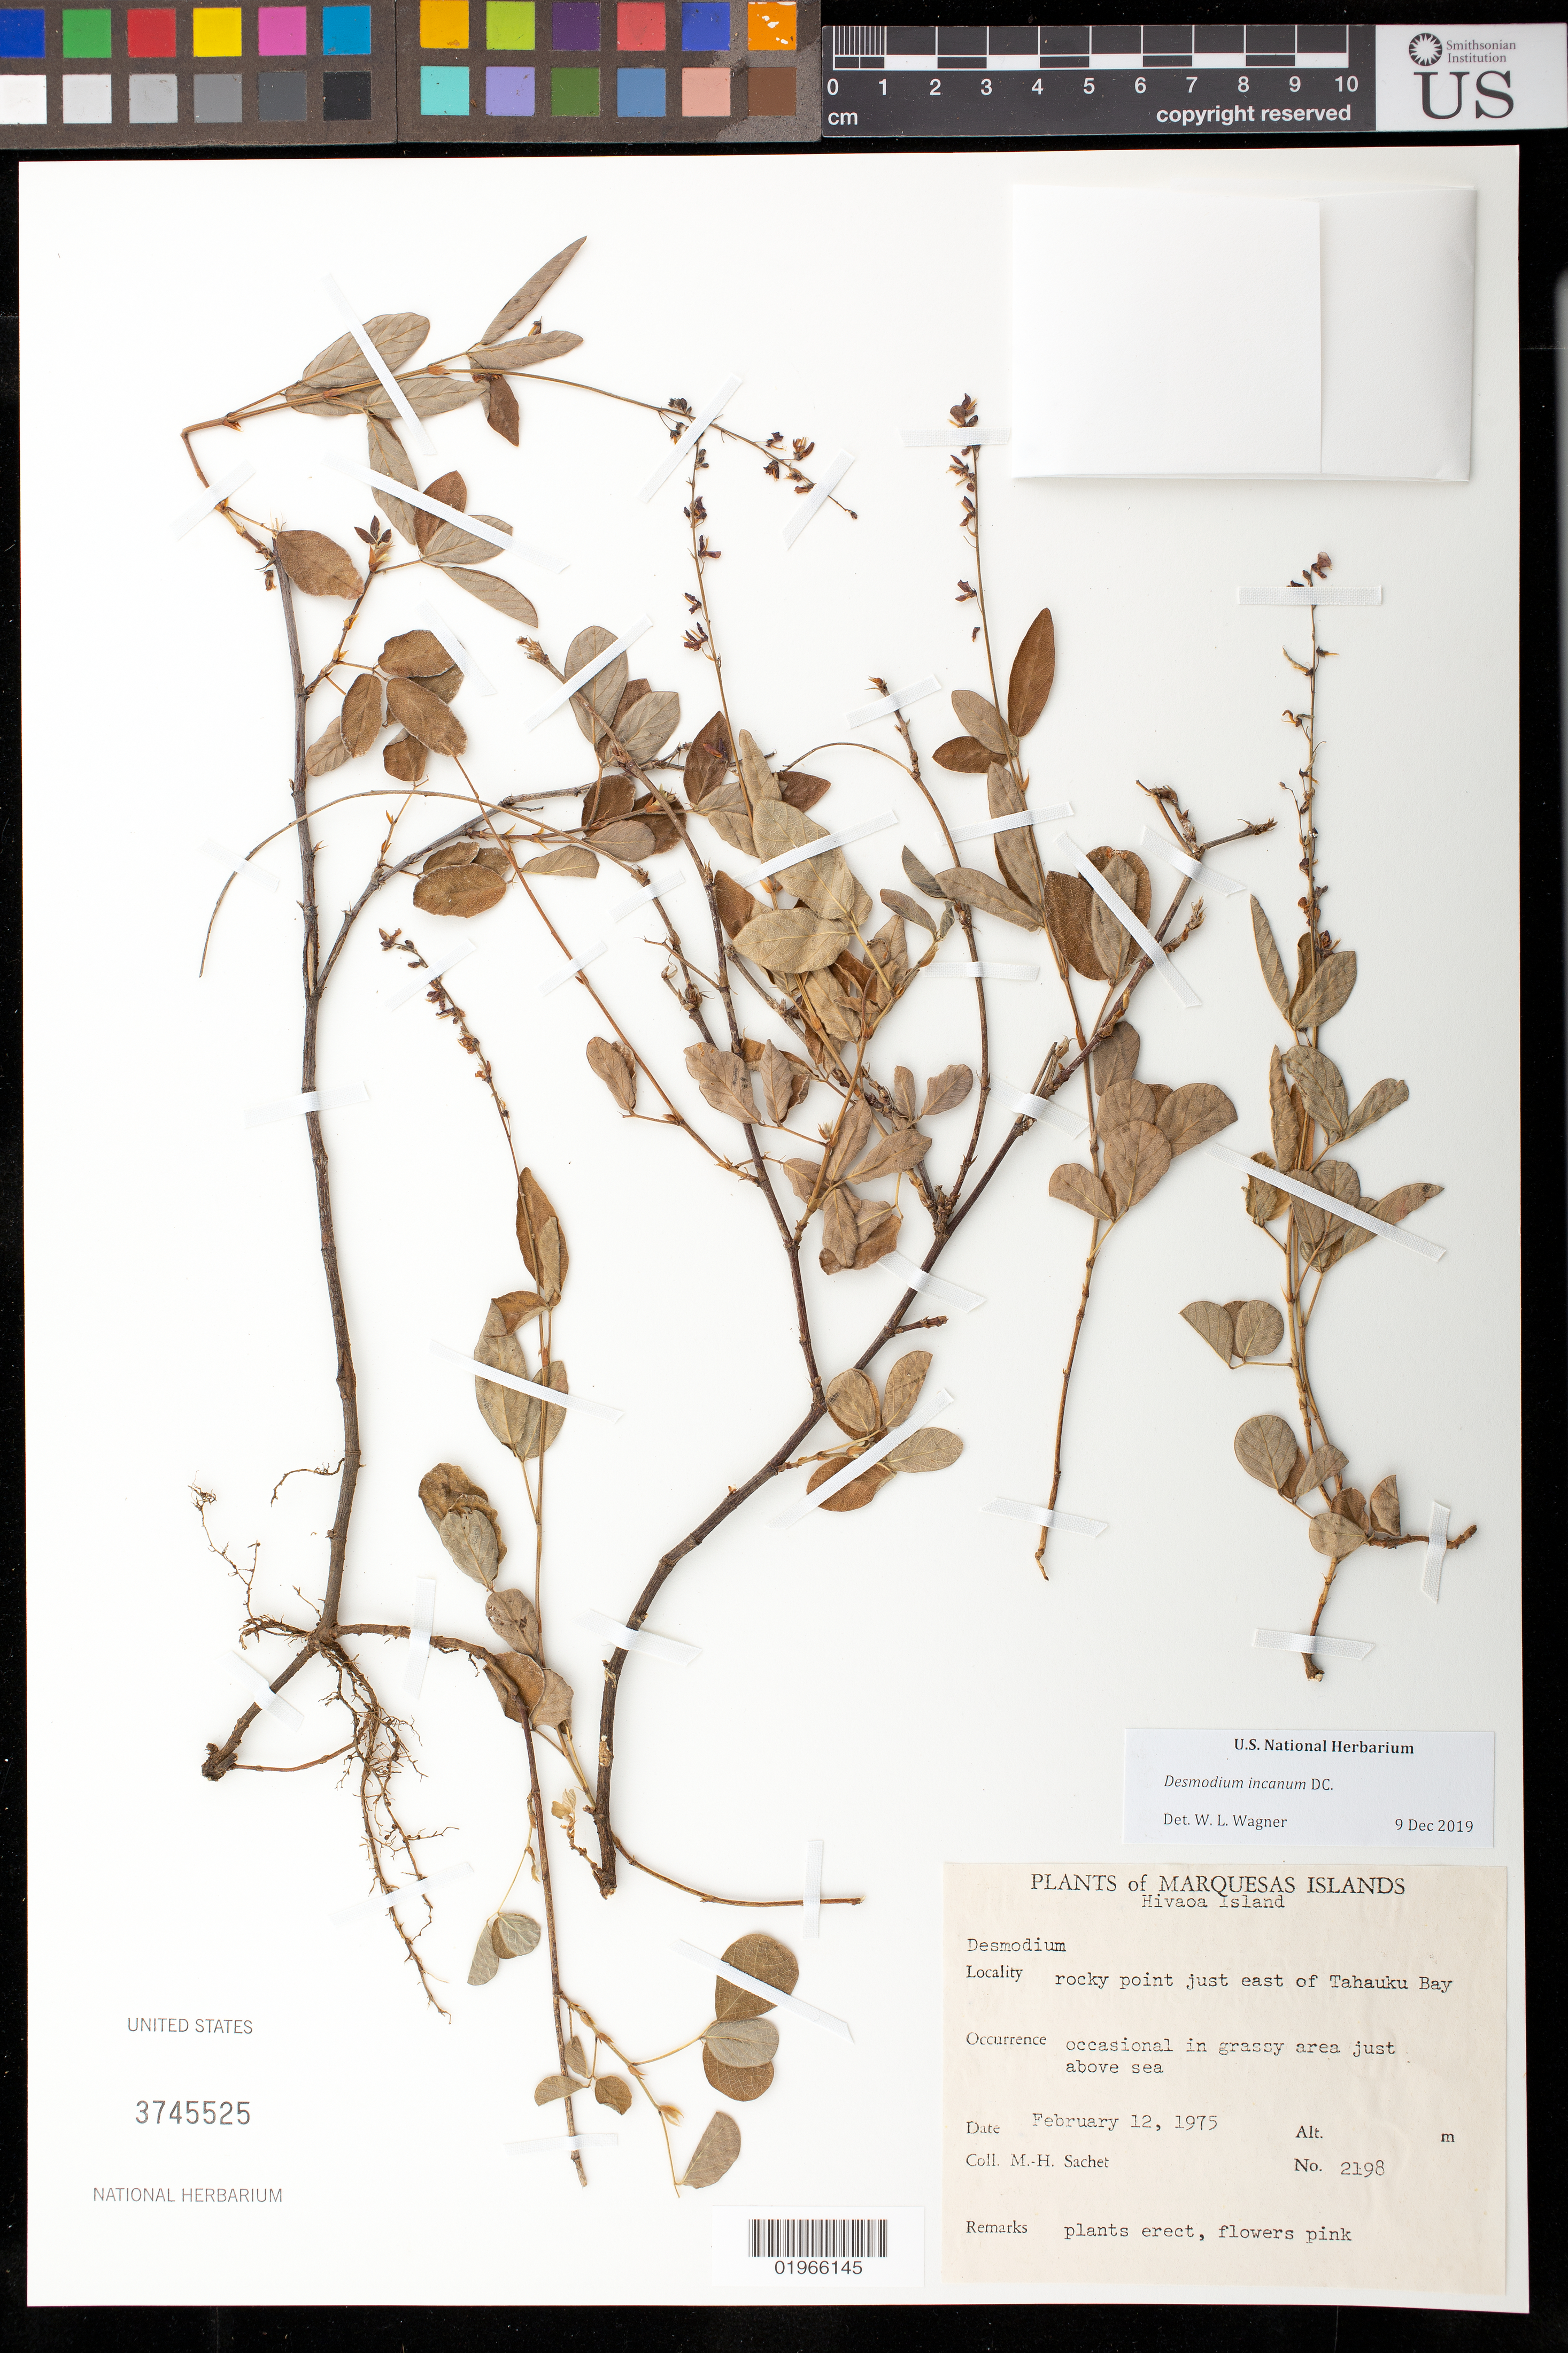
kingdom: Plantae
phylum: Tracheophyta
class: Magnoliopsida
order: Fabales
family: Fabaceae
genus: Desmodium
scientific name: Desmodium incanum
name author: (Sw.) DC.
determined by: Wagner, W. L., (BOT), Smithsonian Institution - National Museum of Natural History (UNITED STATES)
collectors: M.-H. Sachet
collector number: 2198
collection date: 1975-02-12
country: French Polynesia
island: Hiva Oa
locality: rocky point just E of Tahauka Bay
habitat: Occasional in grassy area just above sea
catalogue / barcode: US 3745525